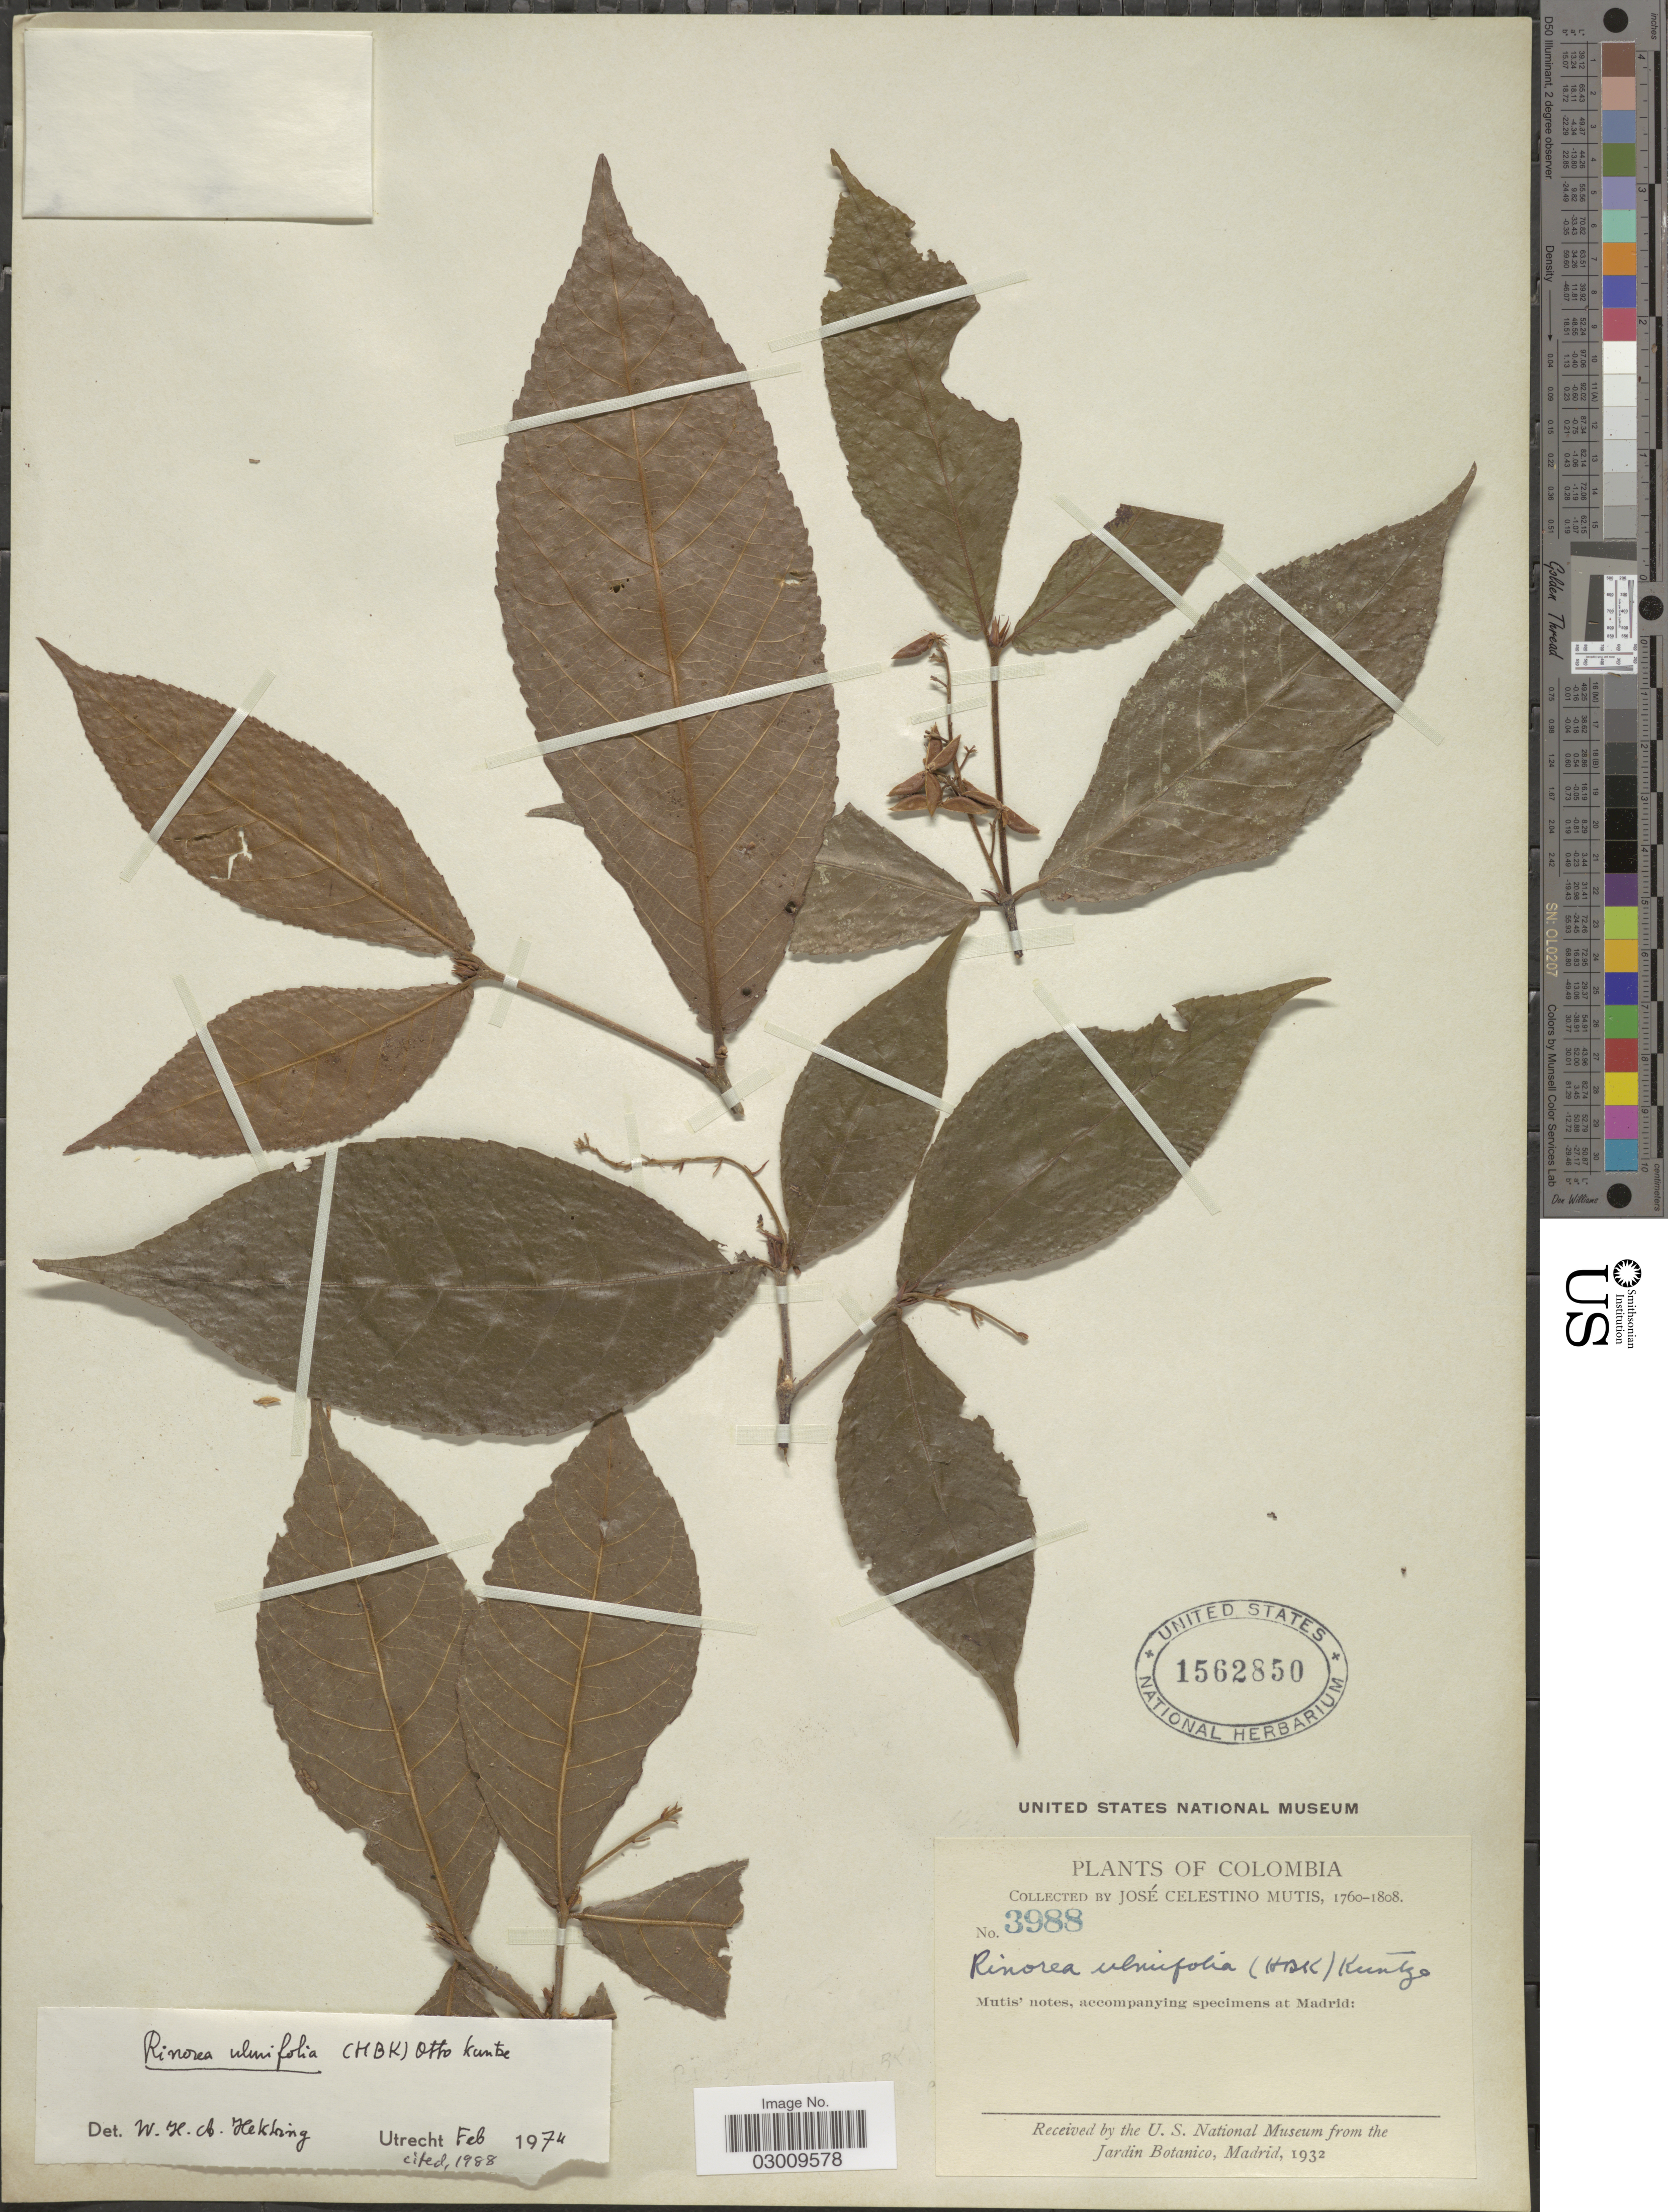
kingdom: Plantae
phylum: Tracheophyta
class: Magnoliopsida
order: Malpighiales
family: Violaceae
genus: Rinorea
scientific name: Rinorea ulmifolia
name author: Kuntze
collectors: J. C. B. Mutis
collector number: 3988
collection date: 1760/1808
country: Colombia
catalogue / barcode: US 1562850